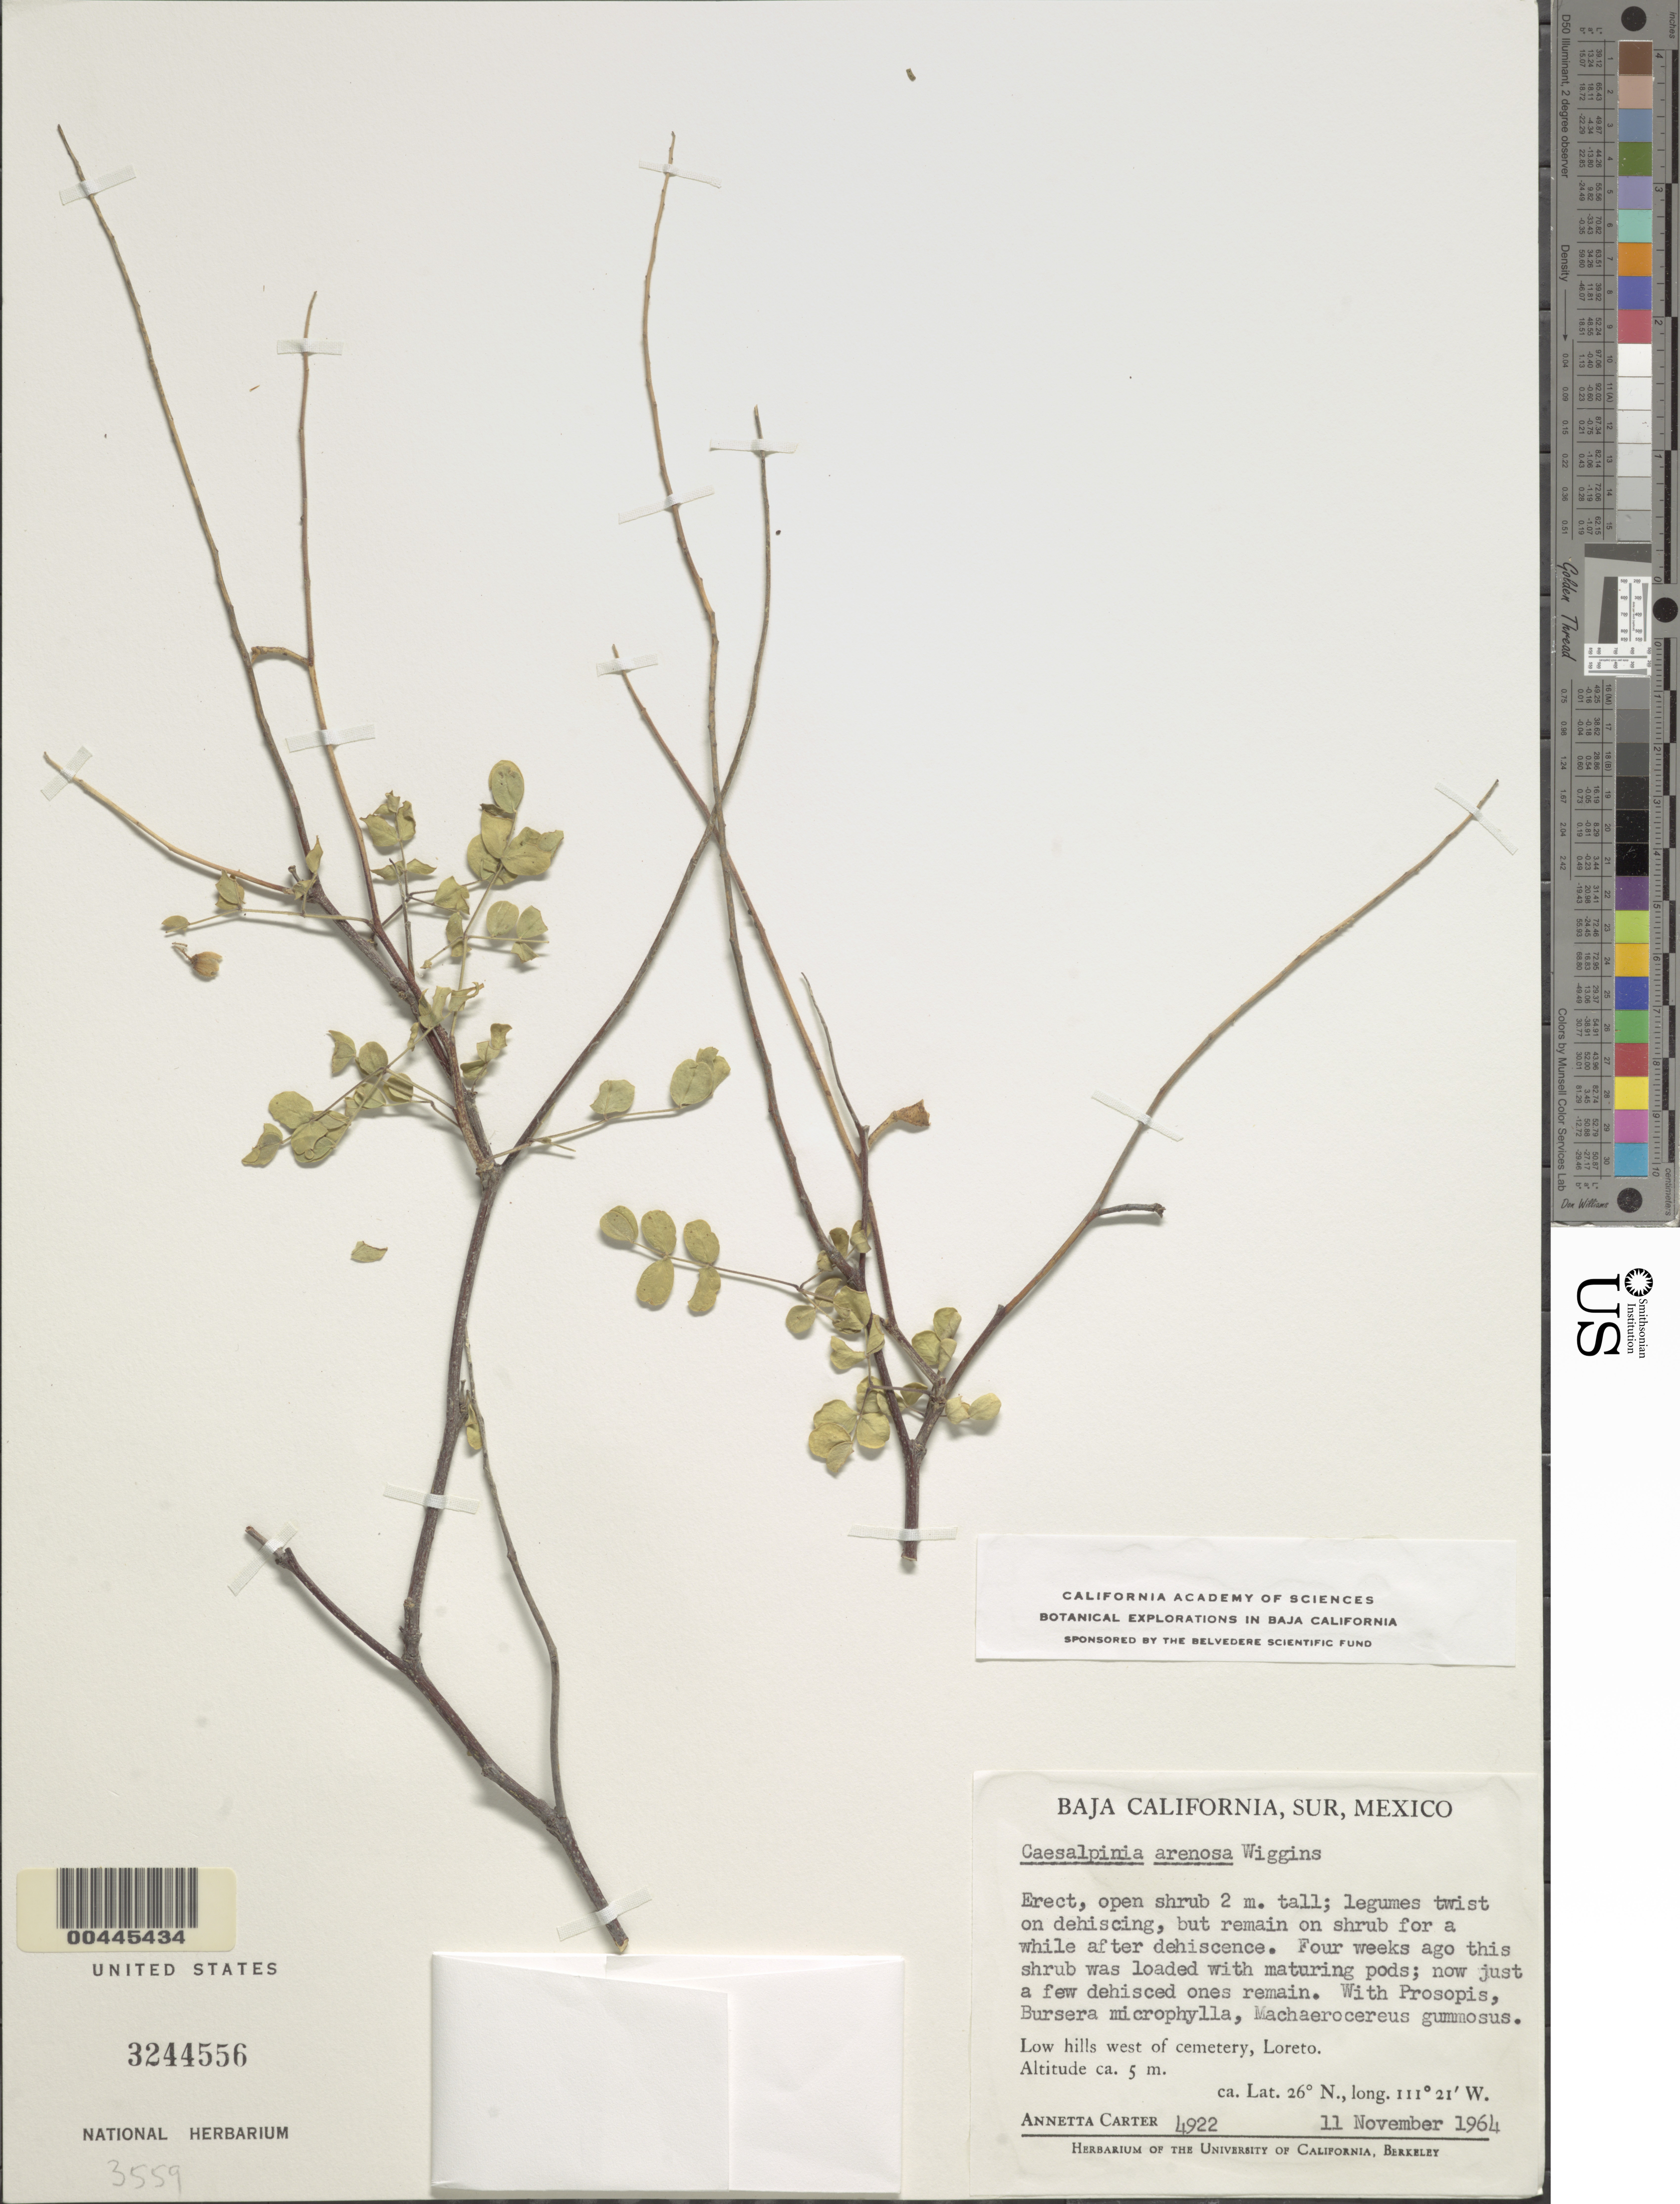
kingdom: Plantae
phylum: Tracheophyta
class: Magnoliopsida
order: Fabales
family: Fabaceae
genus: Erythrostemon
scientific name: Erythrostemon pannosus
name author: (K. Brandegee) Gagnon & G.P. Lewis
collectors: A. M. Carter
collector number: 4922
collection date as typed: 11 Nov 1964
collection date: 1964-11-11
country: Mexico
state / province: Baja California Sur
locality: Sierra de la Giganta, Loreto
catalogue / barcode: US 3244556